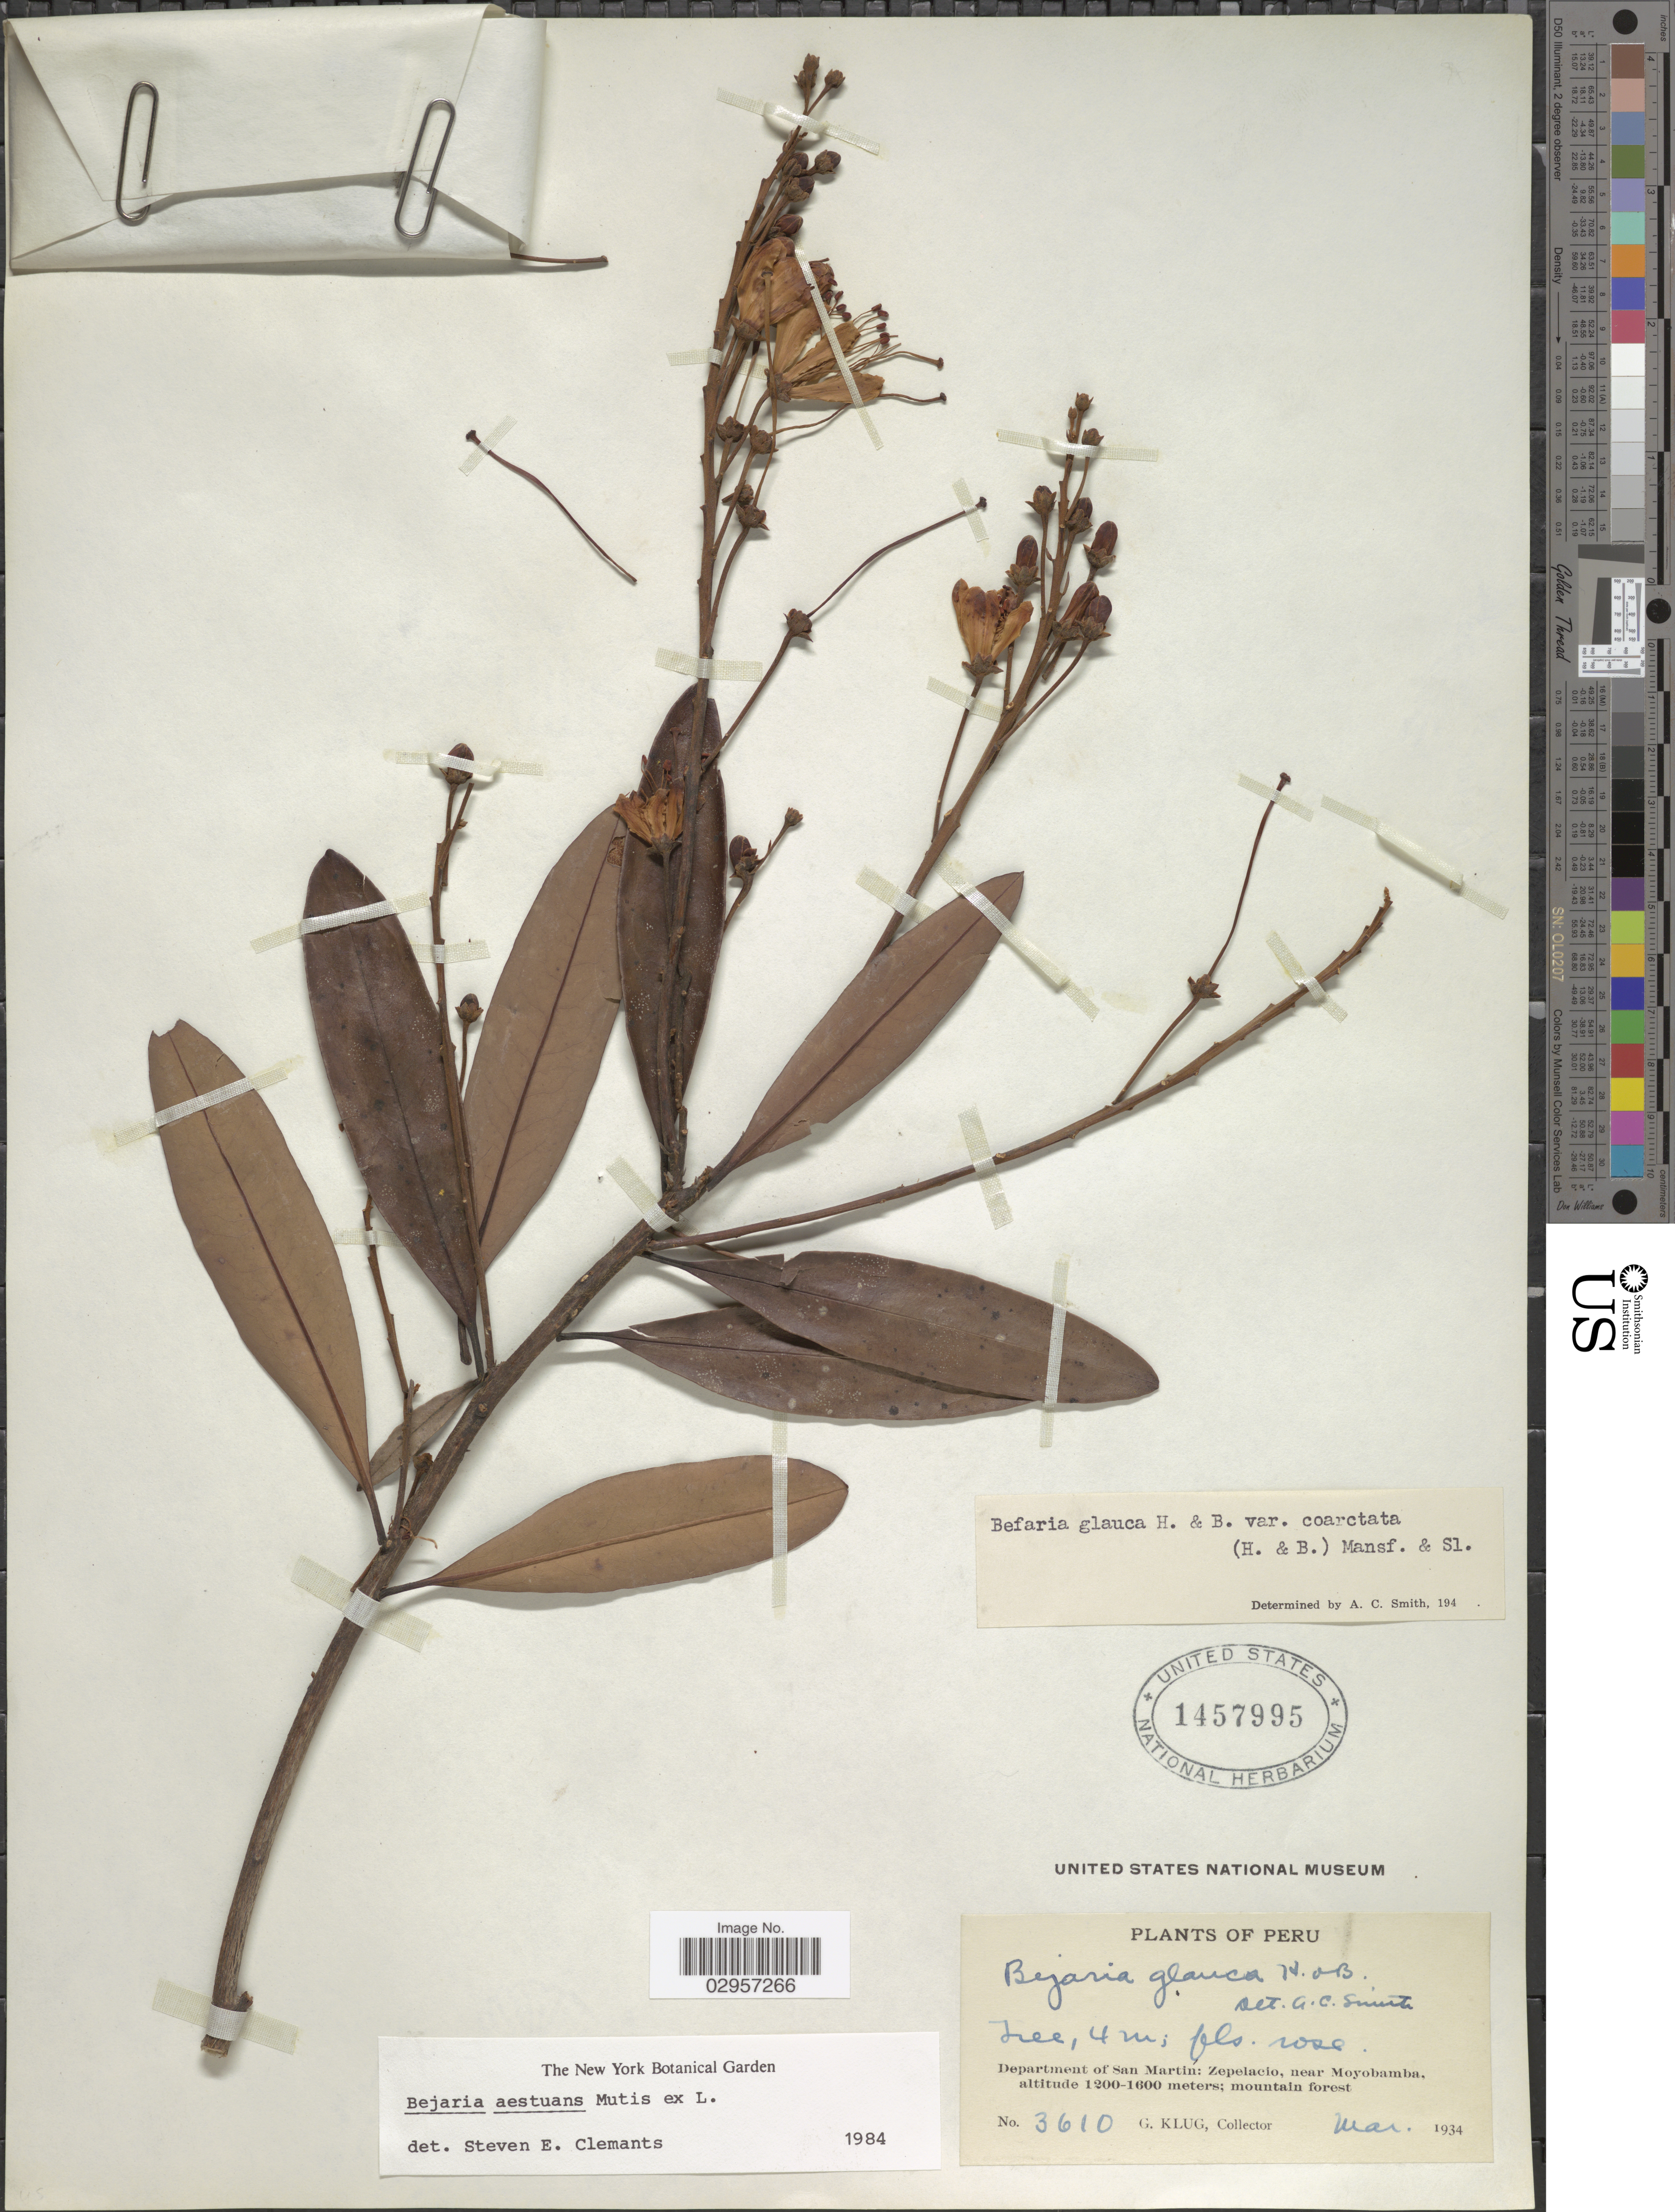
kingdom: Plantae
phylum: Tracheophyta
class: Magnoliopsida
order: Ericales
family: Ericaceae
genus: Befaria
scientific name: Befaria aestuans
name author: Mutis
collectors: G. Klug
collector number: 3610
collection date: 1934-03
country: Peru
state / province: San Martín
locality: Department of San Martín: Zepelacio, near Moyobamba.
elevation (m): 1200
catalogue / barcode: US 1457995